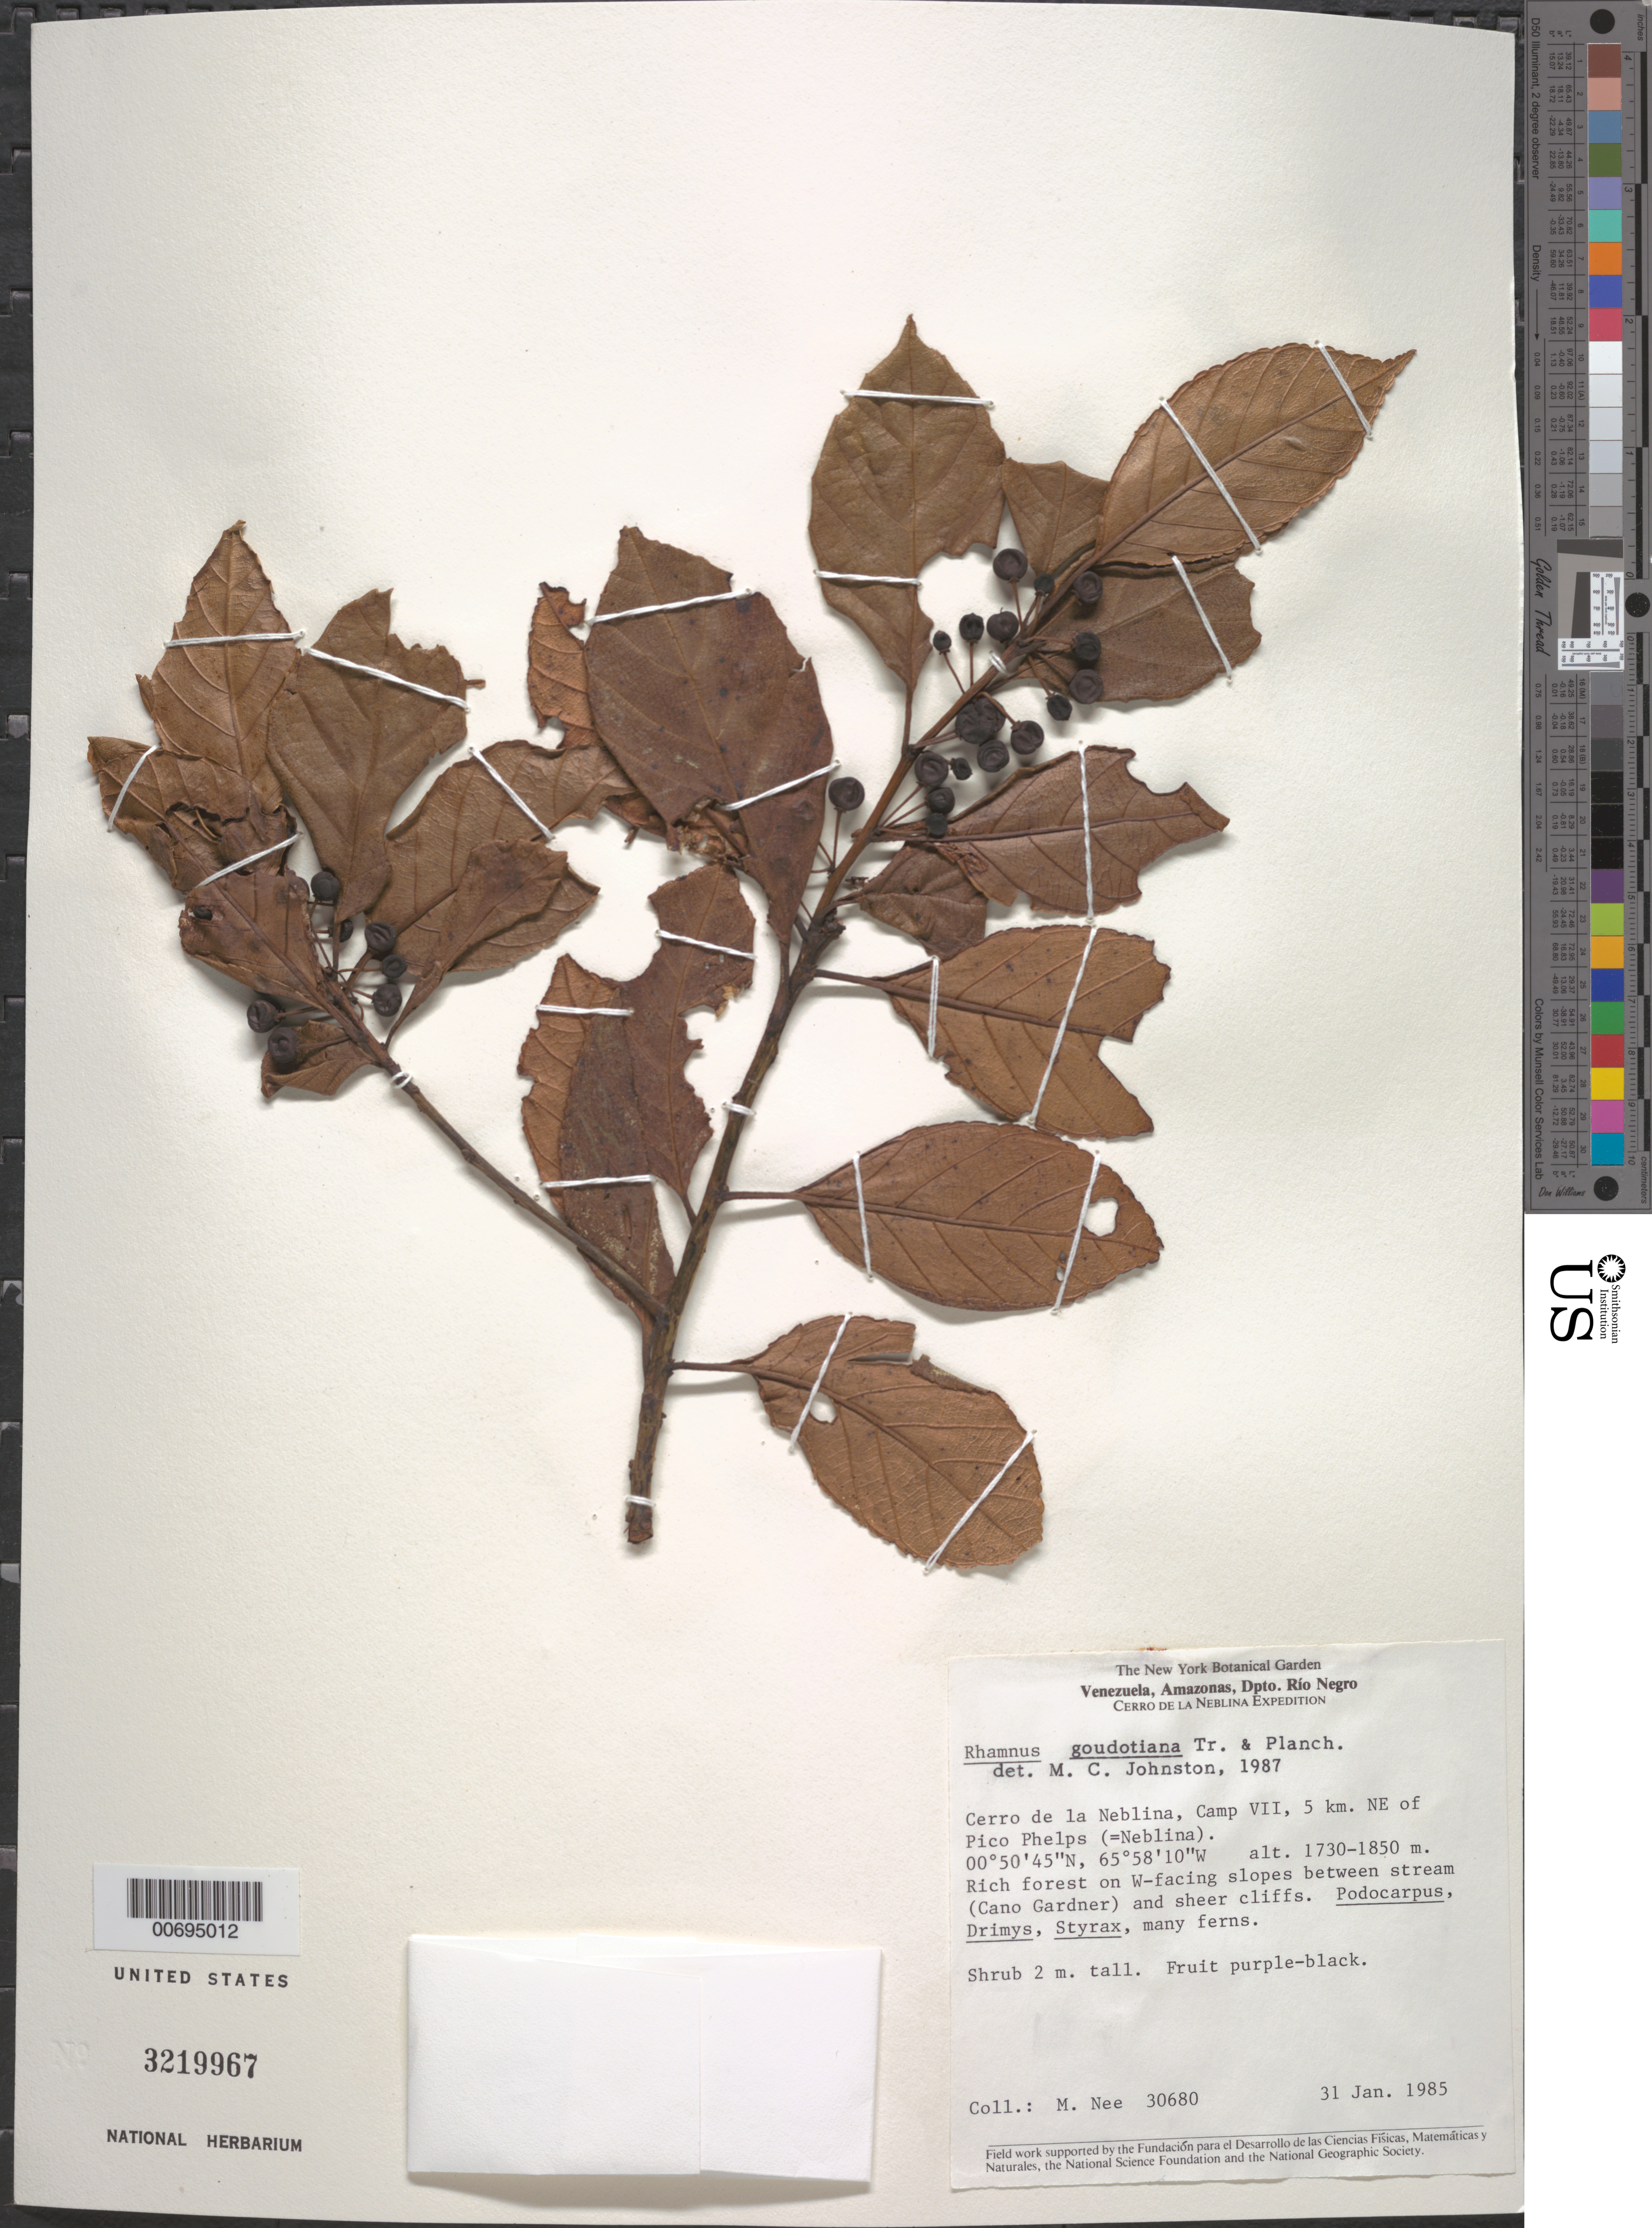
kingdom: Plantae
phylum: Tracheophyta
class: Magnoliopsida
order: Rosales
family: Rhamnaceae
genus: Rhamnus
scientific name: Rhamnus goudotiana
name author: Triana & Planch.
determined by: Johnston, Marshall C.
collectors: M. Nee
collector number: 30680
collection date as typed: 31-Jan-85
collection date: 1985-01-31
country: Venezuela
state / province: Amazonas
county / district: Río Negro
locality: Cerro de la Neblina, Camp VII, 5 km NE of Pico Phelps (=Neblina)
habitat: Rich forest, W facing slopes betw stream and shear cliffs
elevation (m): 1730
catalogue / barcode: US 3219967